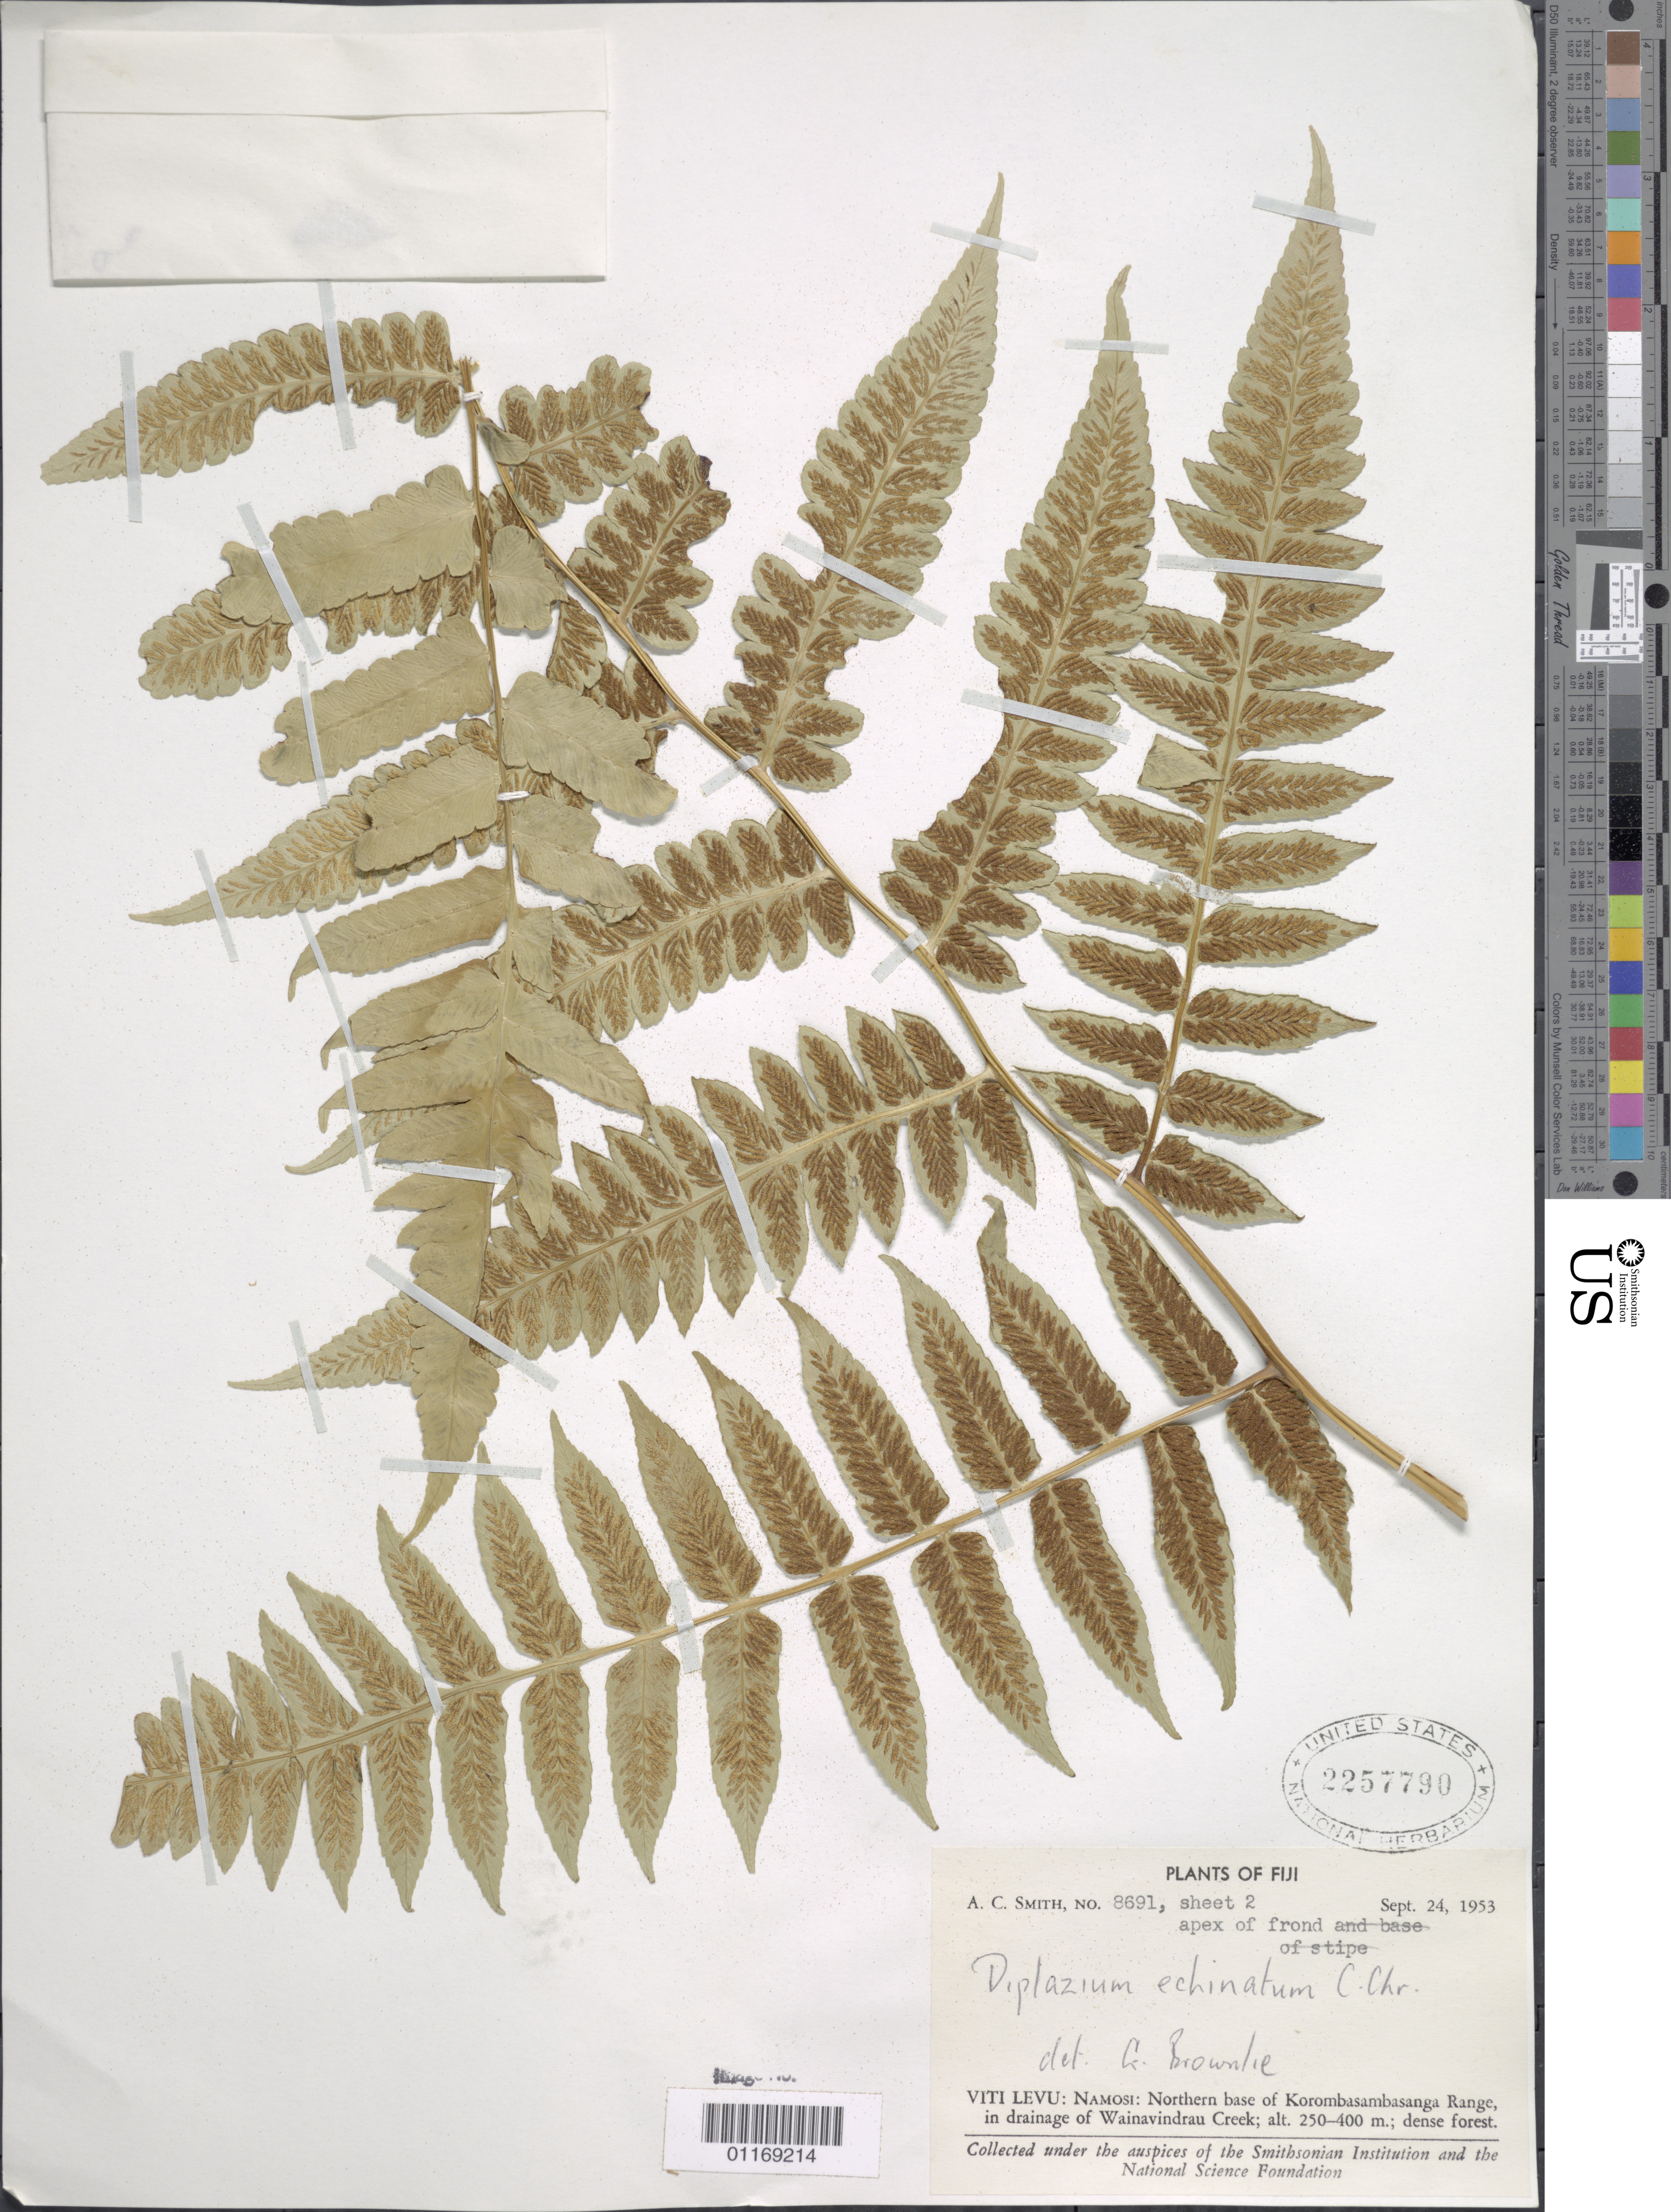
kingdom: Plantae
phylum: Tracheophyta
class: Polypodiopsida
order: Polypodiales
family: Athyriaceae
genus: Diplazium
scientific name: Diplazium echinatum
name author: C. Chr.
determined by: Brownlie, G.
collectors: A. C. Smith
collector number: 8691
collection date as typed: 24 Sep 1953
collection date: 1953-09-24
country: Fiji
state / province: Central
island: Viti Levu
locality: Northern base of Korombasambasanga Range, in drainage of Wainavindrau Creek; dense forest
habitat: Dense forest.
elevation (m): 250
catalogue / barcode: US 2257790